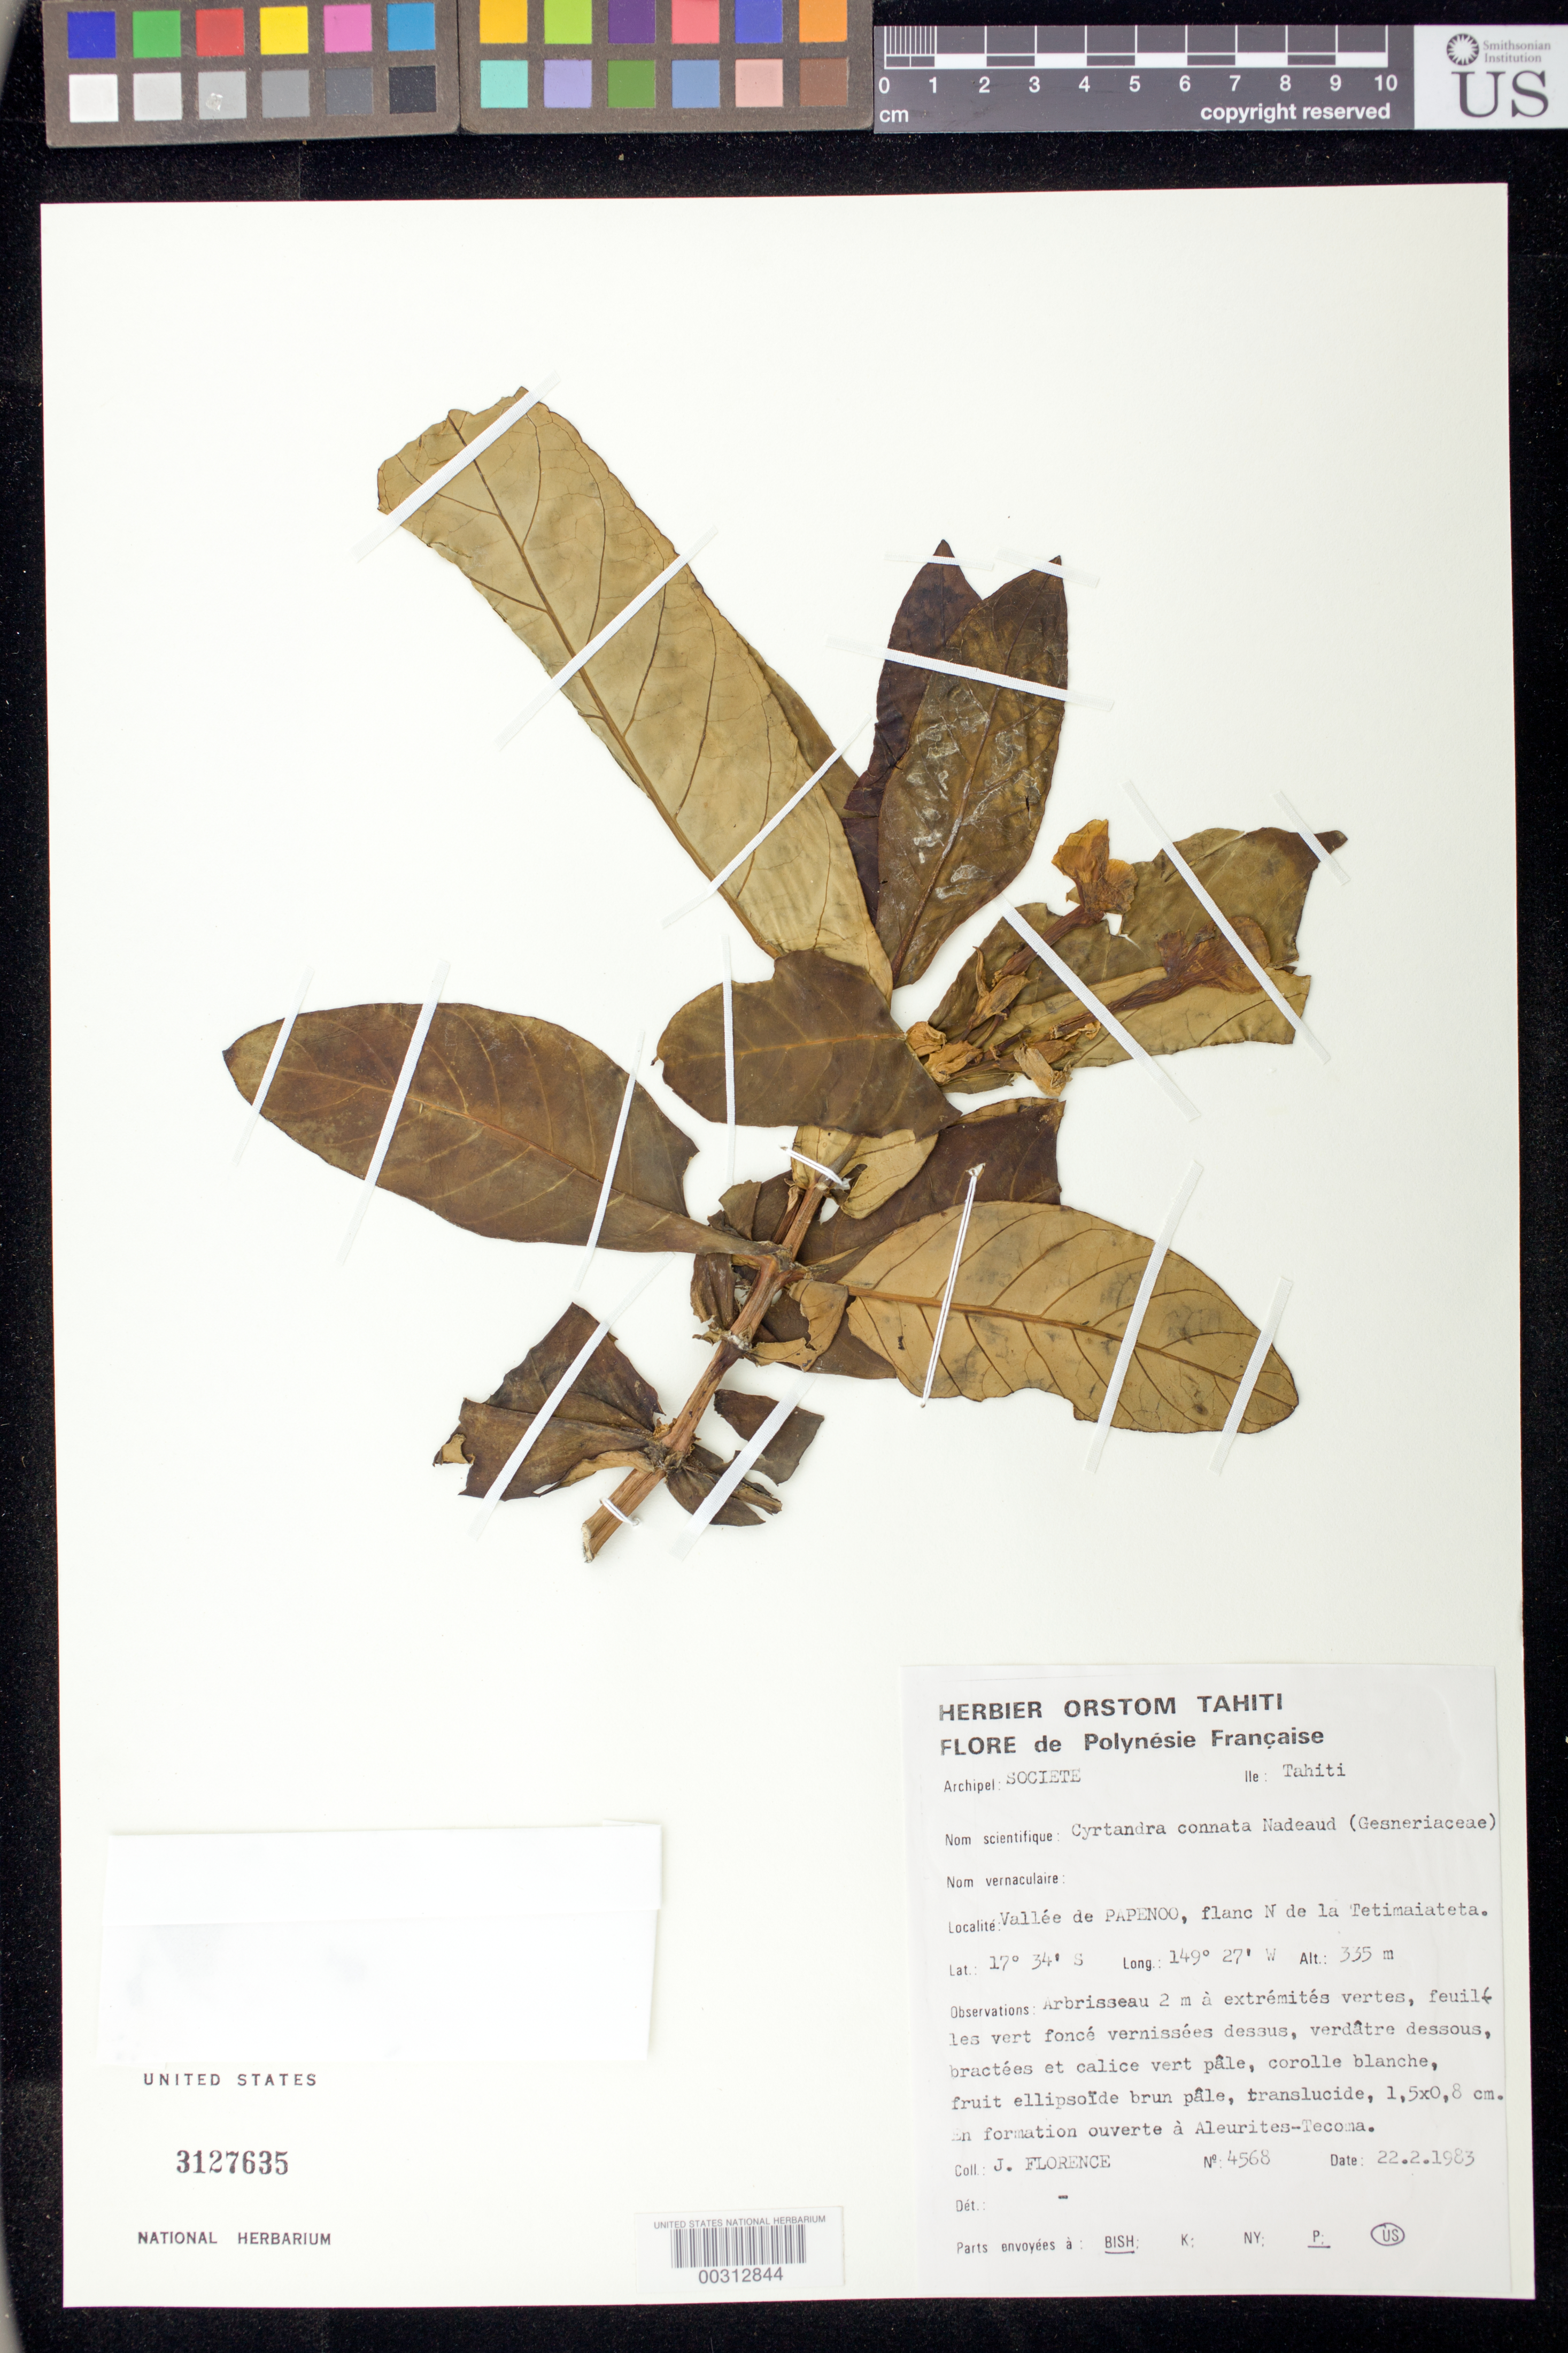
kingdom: Plantae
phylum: Tracheophyta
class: Magnoliopsida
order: Lamiales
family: Gesneriaceae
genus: Cyrtandra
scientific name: Cyrtandra connata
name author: Nadeaud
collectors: J. Florence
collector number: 4568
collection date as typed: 22 Feb 1983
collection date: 1983-02-22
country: French Polynesia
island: Tahiti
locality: Vallee de Papenoo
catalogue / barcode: US 3127635